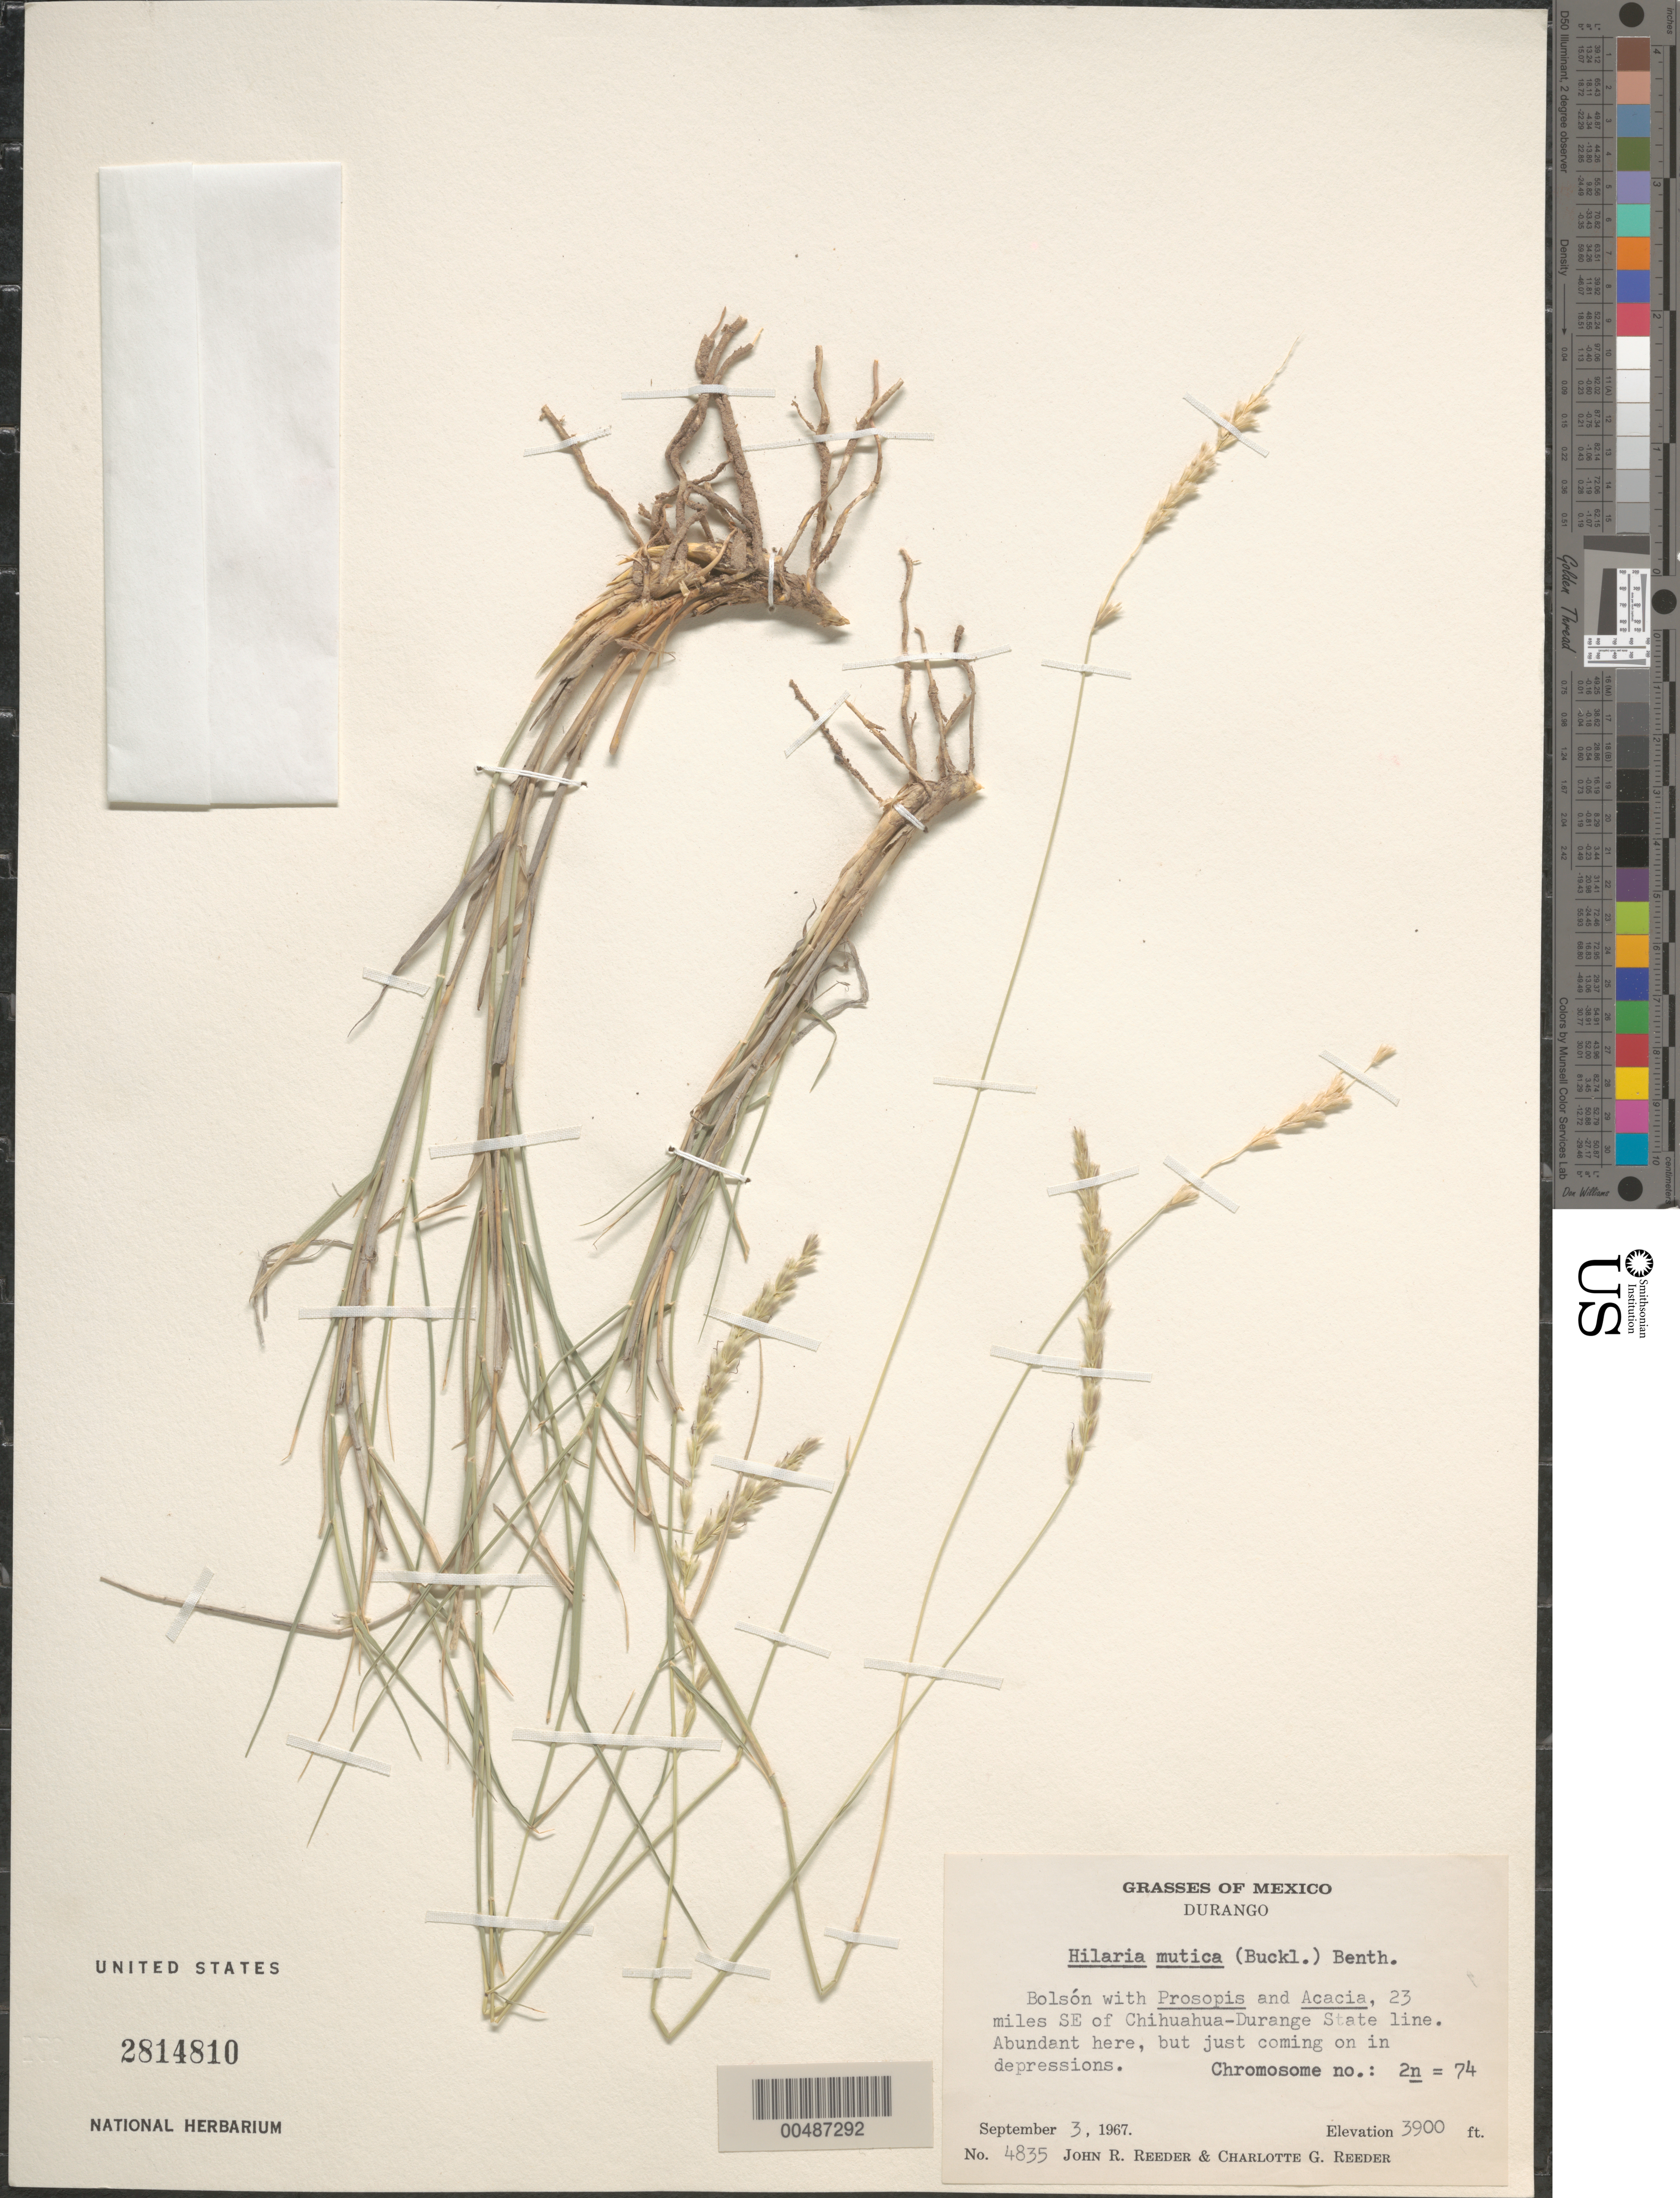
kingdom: Plantae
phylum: Tracheophyta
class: Liliopsida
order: Poales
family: Poaceae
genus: Hilaria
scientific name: Hilaria mutica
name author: (Buckley) Benth.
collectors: J. R. Reeder & C. G. Reeder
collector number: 4835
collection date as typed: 3 Sep 1967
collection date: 1967-09-03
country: Mexico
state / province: Durango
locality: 23 mi SE of Chihuahua - Durango State line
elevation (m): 1189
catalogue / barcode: US 2814810